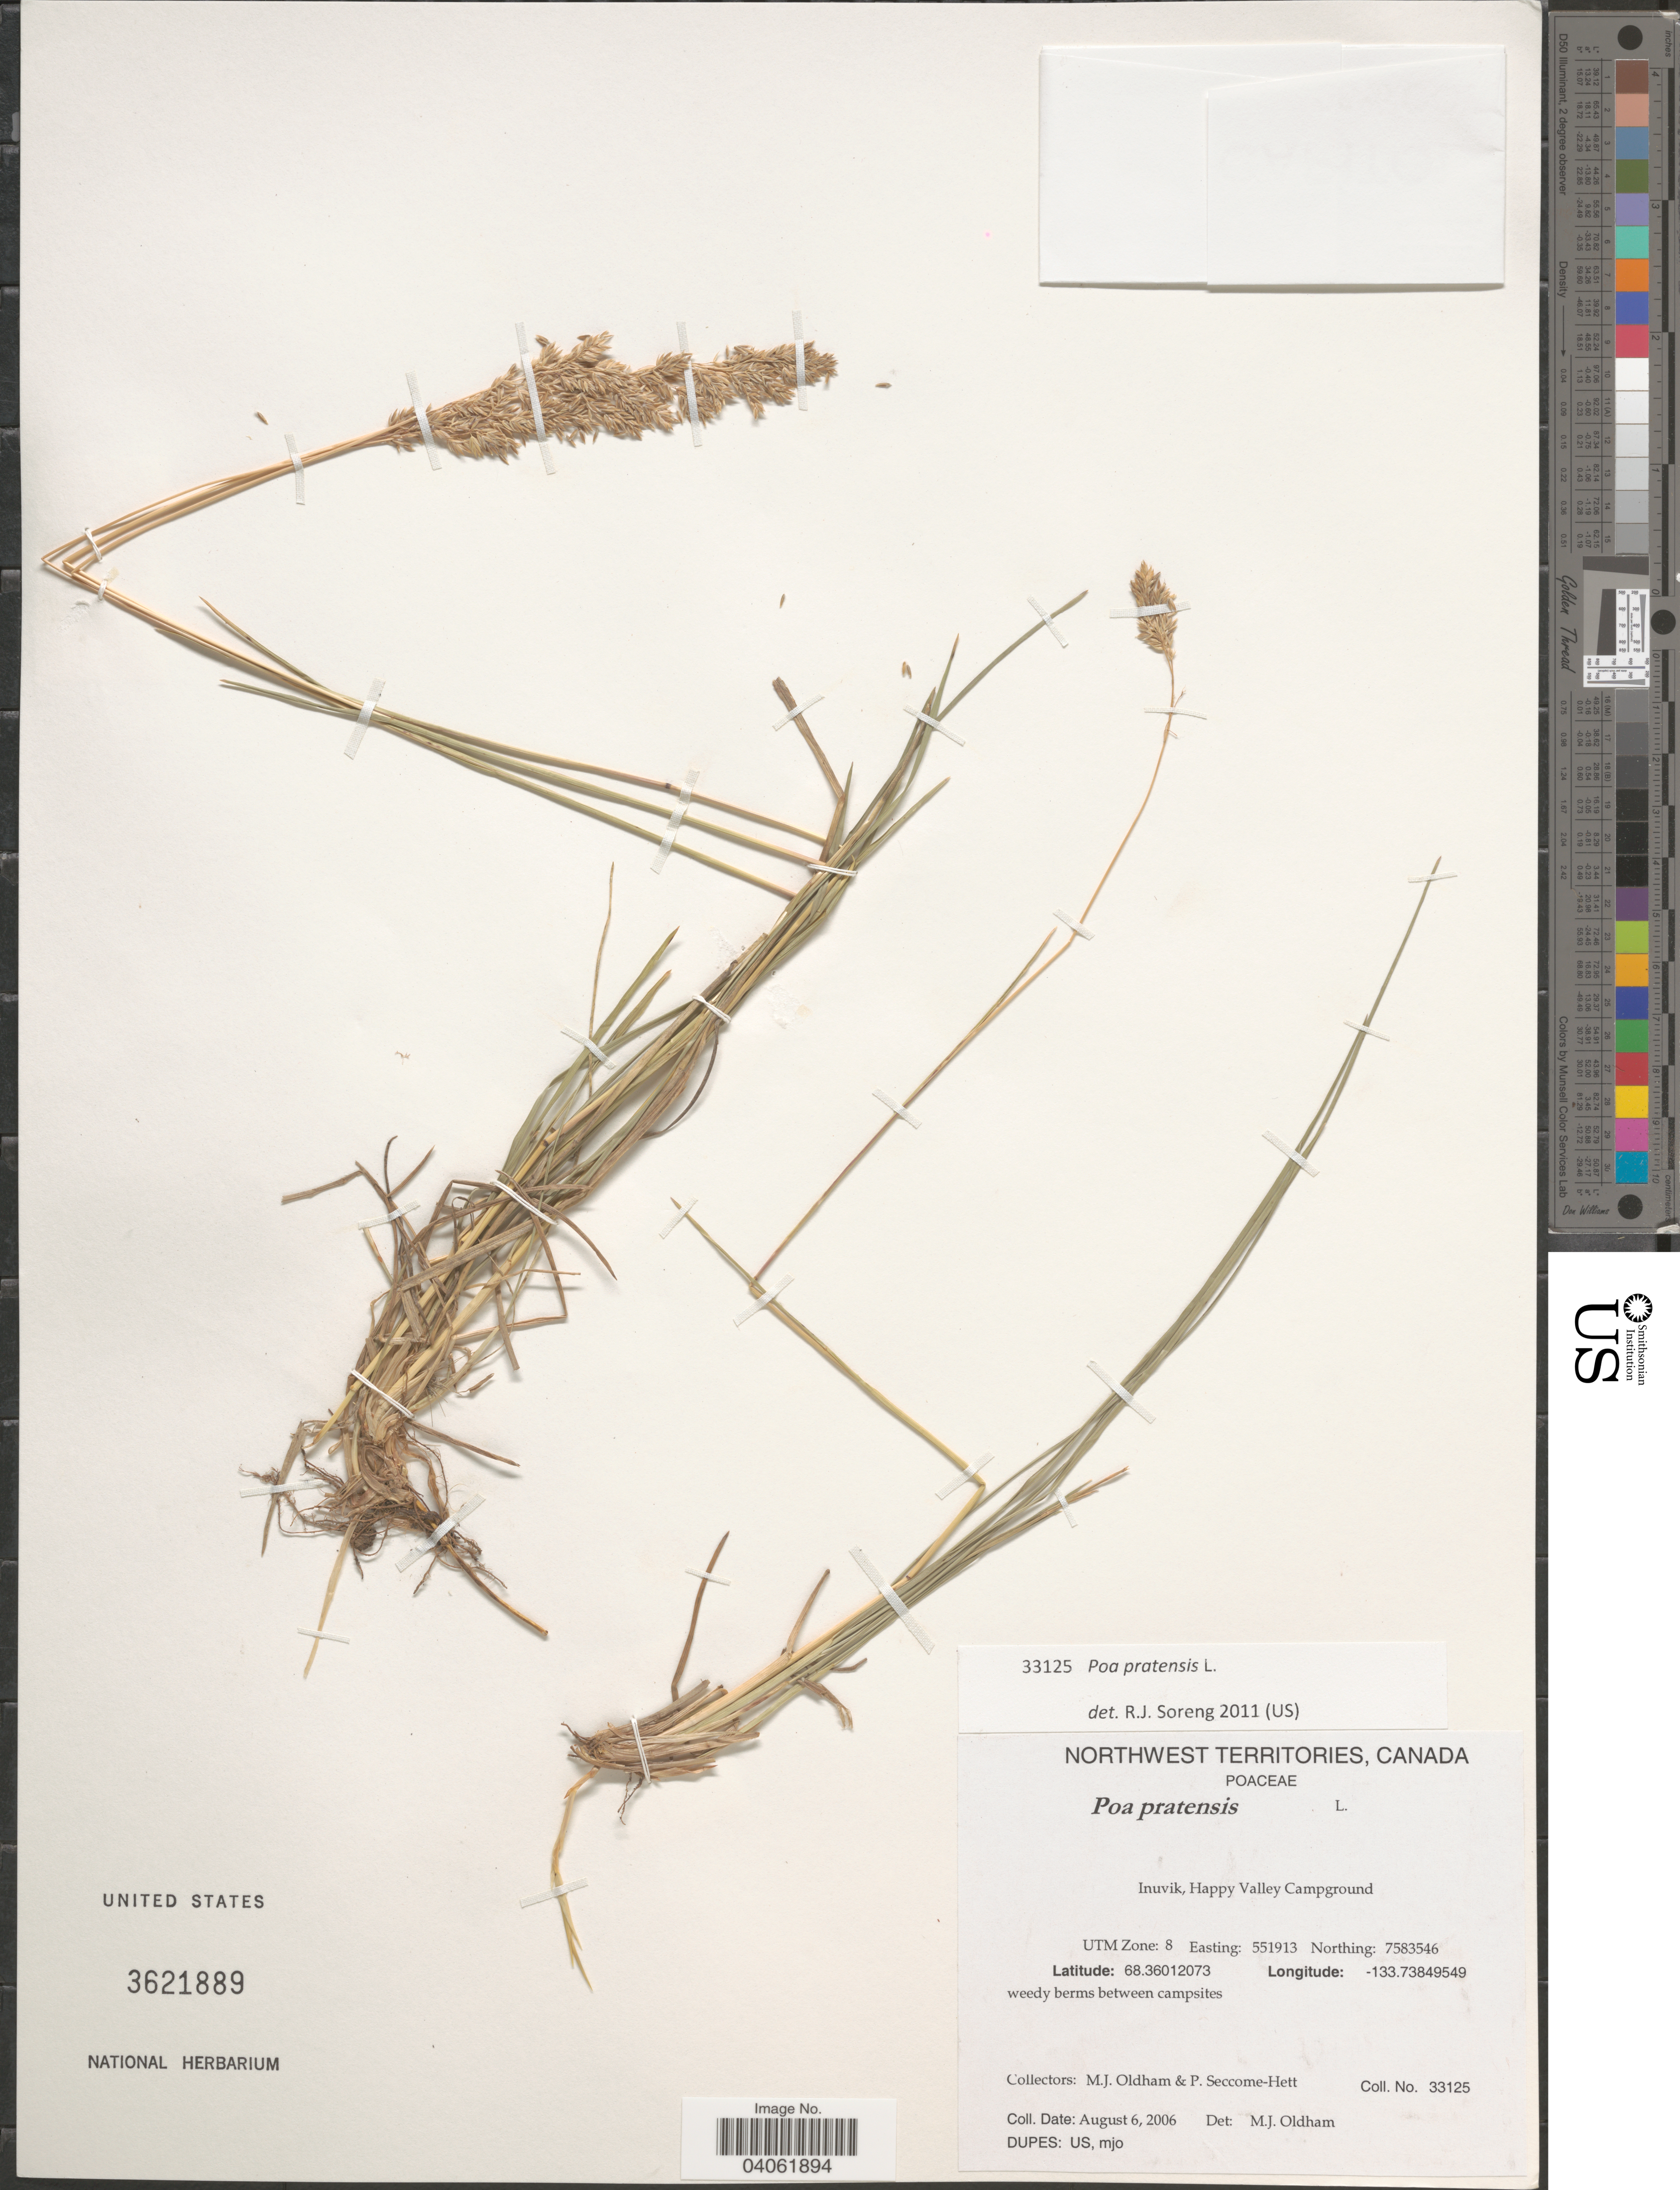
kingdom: Plantae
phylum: Tracheophyta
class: Liliopsida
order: Poales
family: Poaceae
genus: Poa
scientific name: Poa pratensis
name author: L.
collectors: M. Oldham & P. Seccome-Hett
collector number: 33125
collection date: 2006-08-06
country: Canada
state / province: Northwest Territories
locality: Inuvik, Happy Valley Campground. UTM Zone: 8. Easting: 551913. Northing: 7583546.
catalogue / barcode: US 3621889